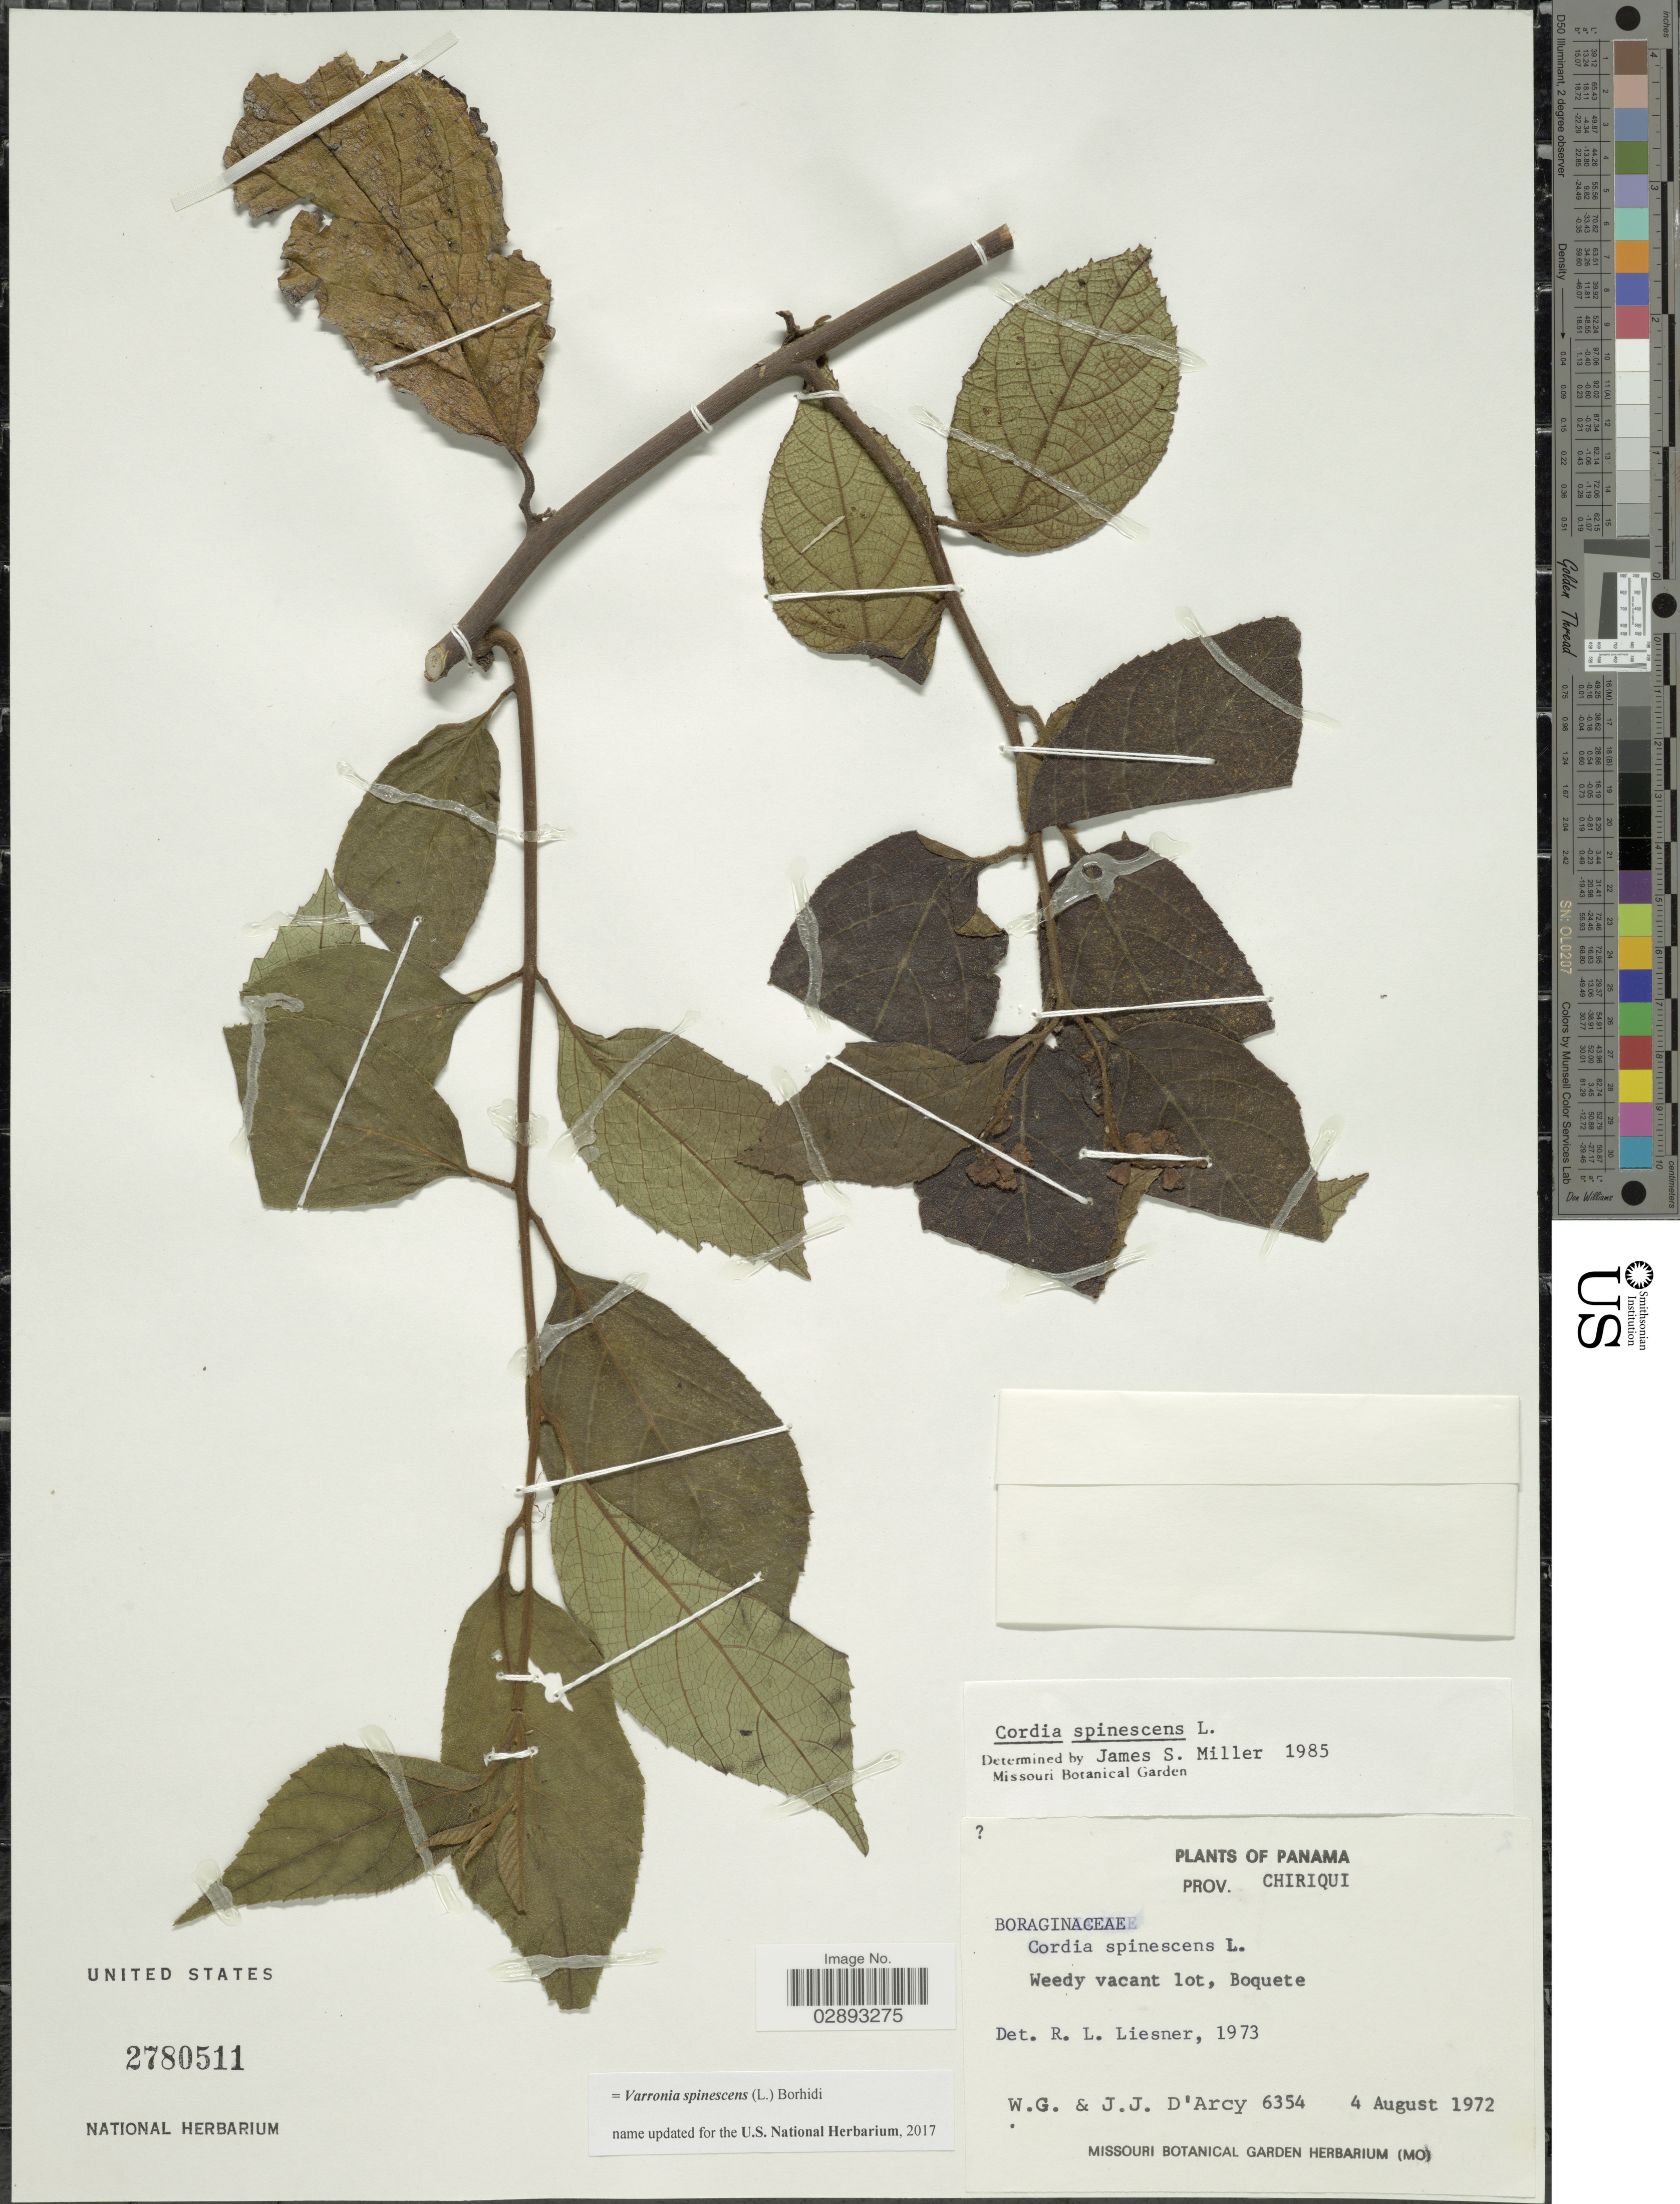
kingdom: Plantae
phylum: Tracheophyta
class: Magnoliopsida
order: Boraginales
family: Cordiaceae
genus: Varronia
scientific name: Varronia spinescens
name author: (L.) Borhidi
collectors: W. G. D'Arcy & J. J. D'Arcy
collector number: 6354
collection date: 1972-08-04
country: Panama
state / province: Chiriqui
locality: Prov. Chiriqui. Weedy vacant lot, Boquete.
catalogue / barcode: US 2780511